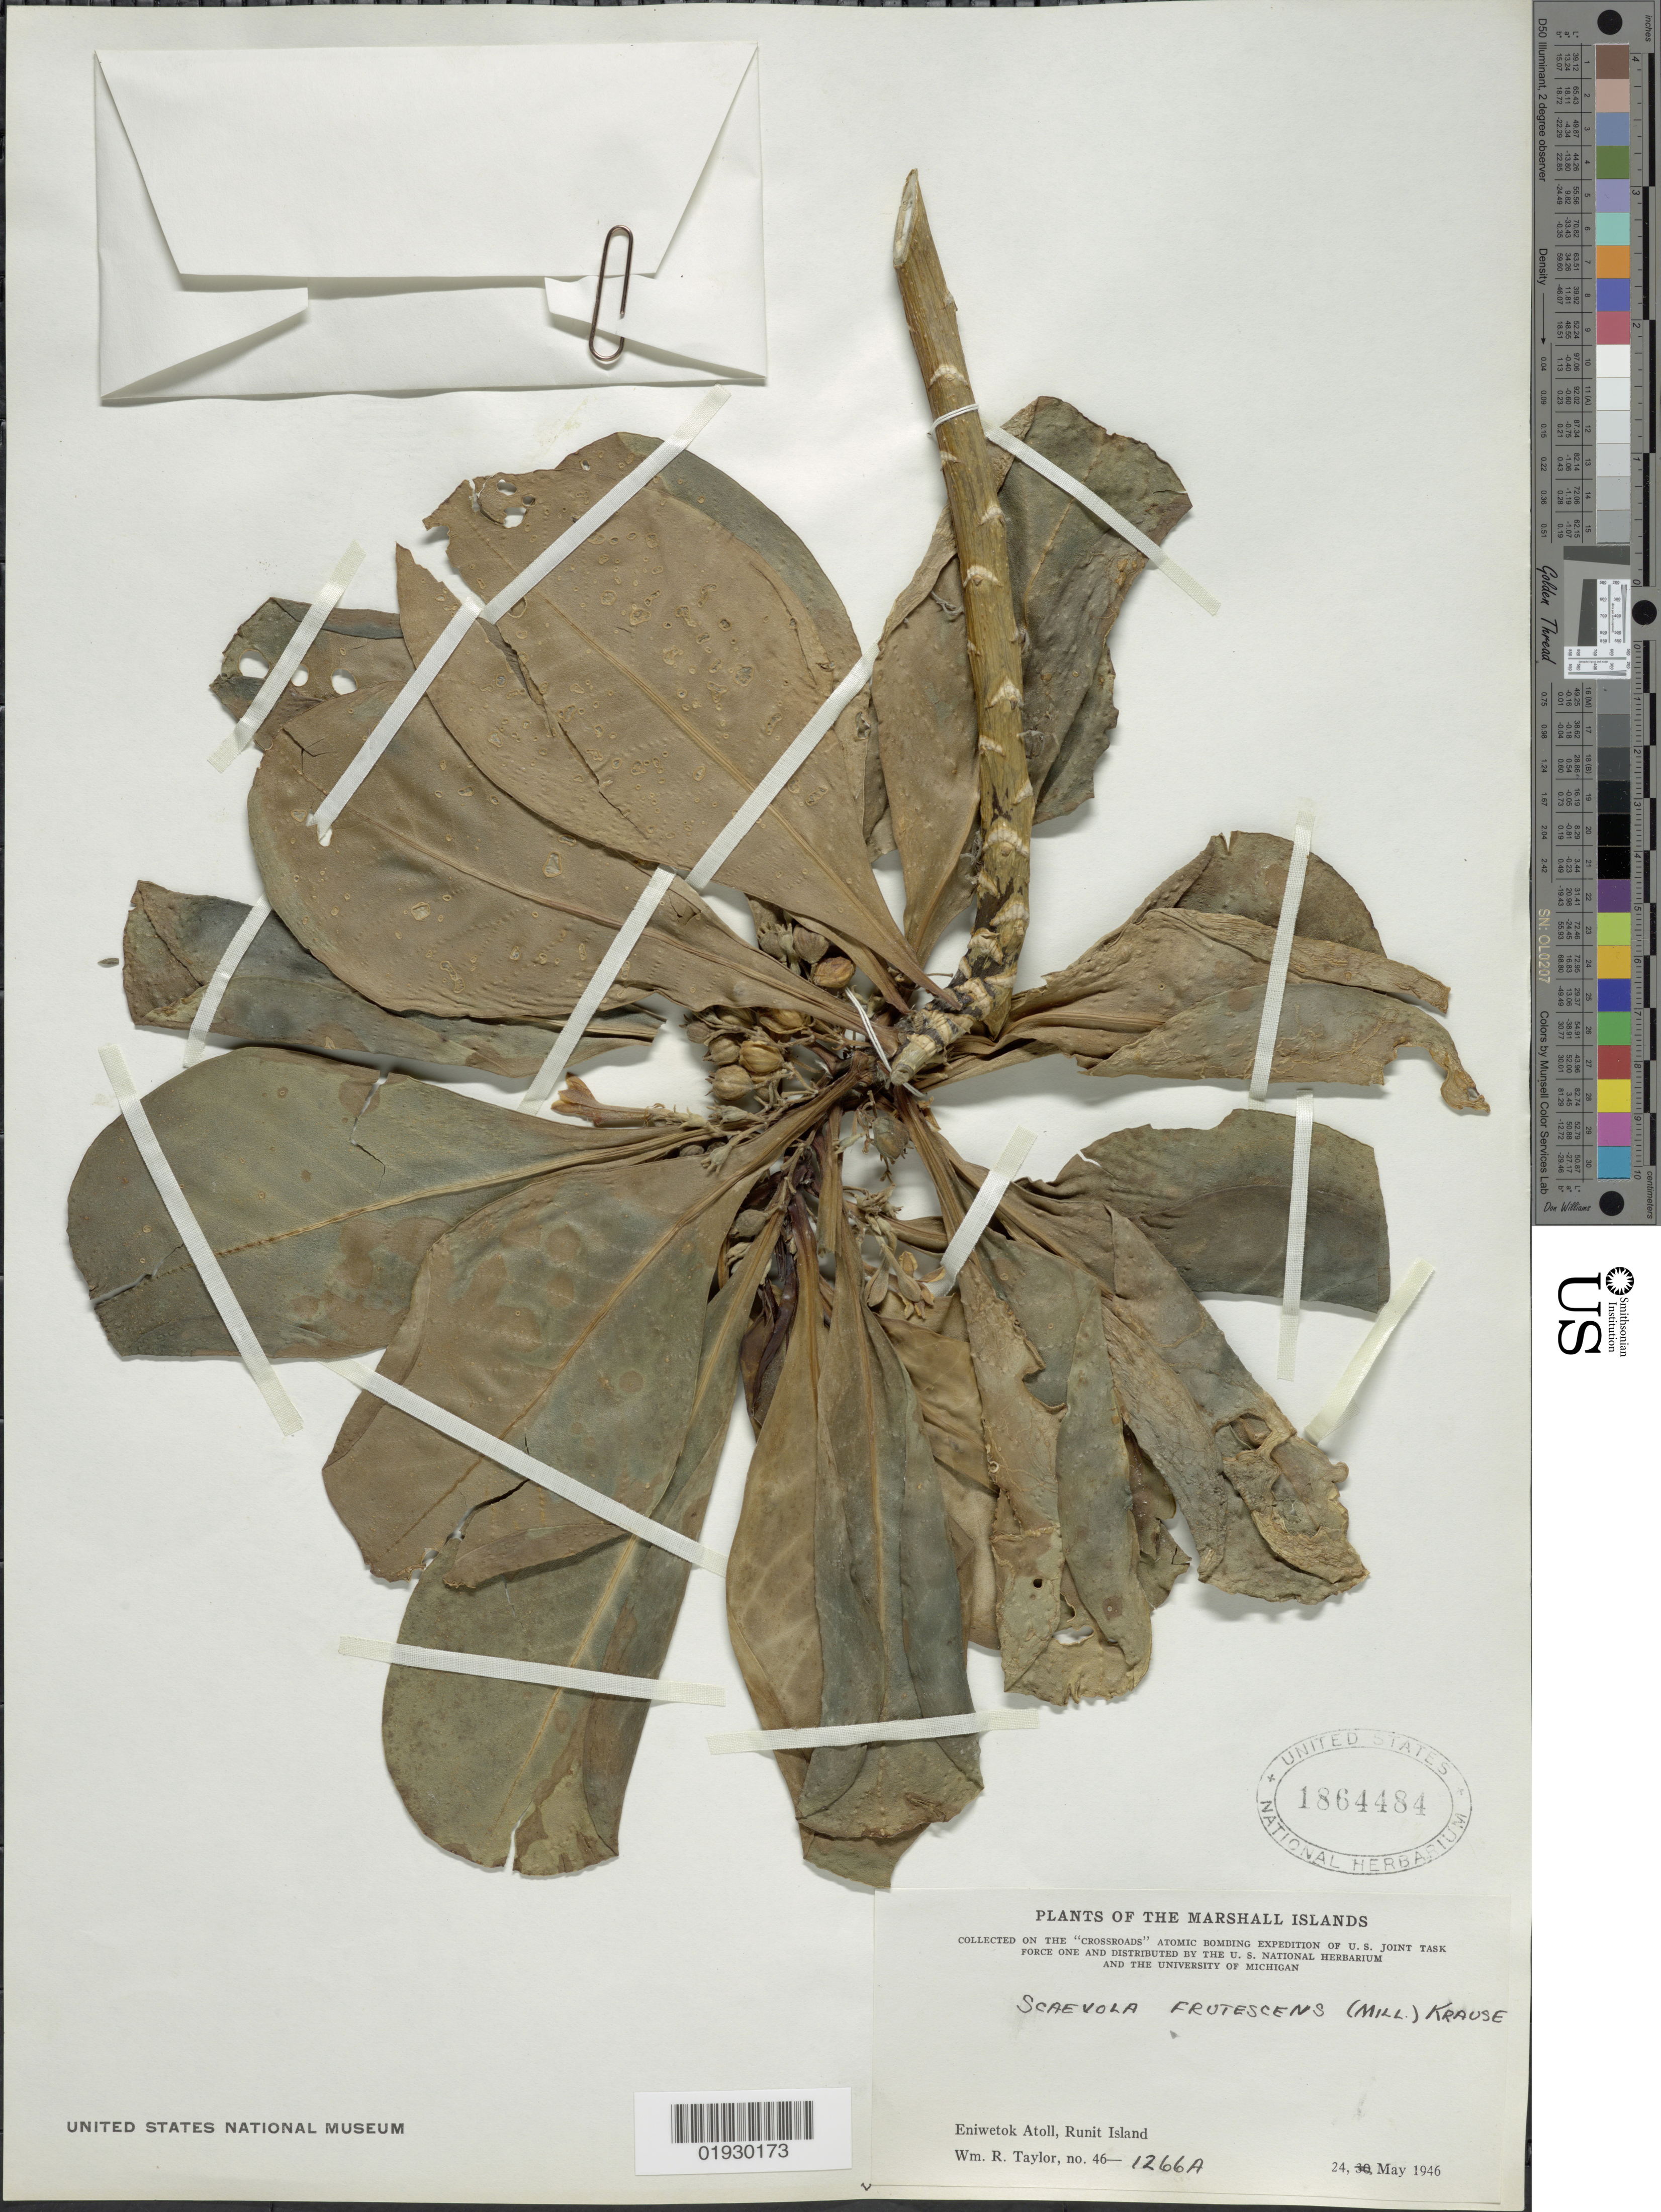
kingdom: Plantae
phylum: Tracheophyta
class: Magnoliopsida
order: Asterales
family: Goodeniaceae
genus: Scaevola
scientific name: Scaevola taccada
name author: (Gaertn.) Roxb.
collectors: W. R. Taylor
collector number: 46-1266A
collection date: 1946-05-24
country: Marshall Islands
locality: Eniwetok Atoll, Runit Island.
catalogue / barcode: US 1864484